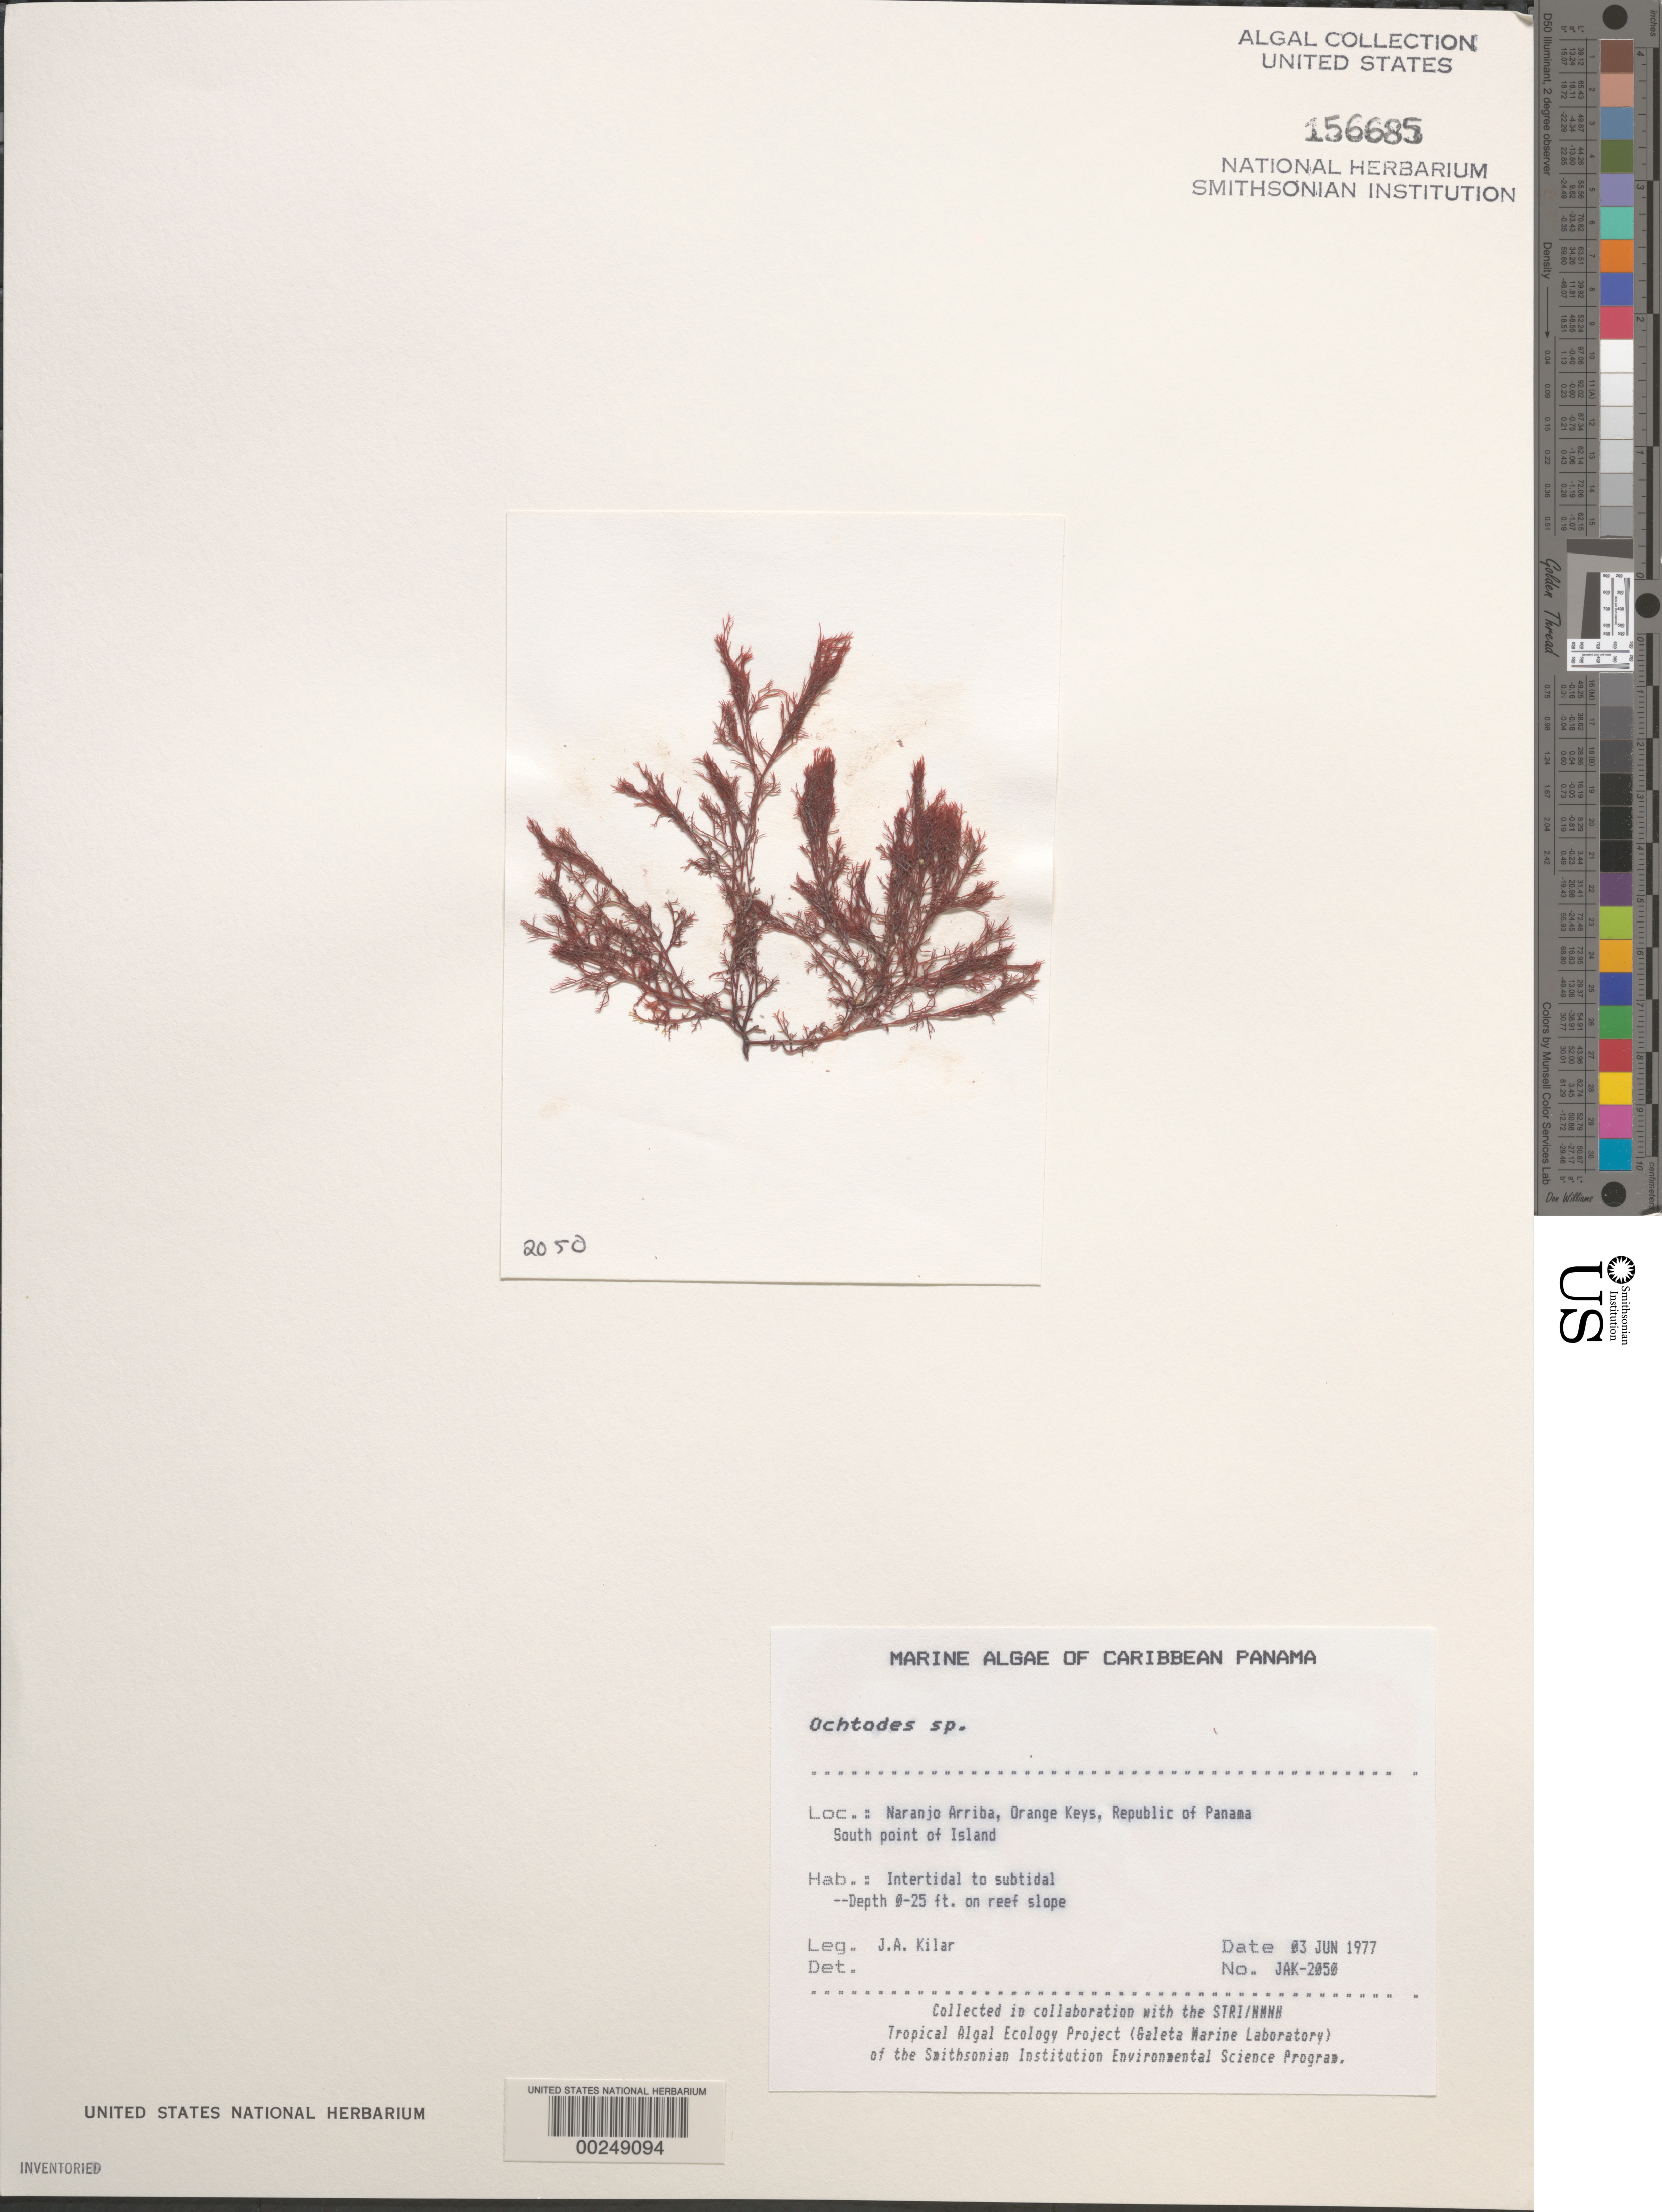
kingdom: Plantae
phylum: Rhodophyta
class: Florideophyceae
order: Gigartinales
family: Rhizophyllidaceae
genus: Ochtodes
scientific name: Ochtodes sp.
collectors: J. A. Kilar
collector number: JAK-2050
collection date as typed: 03 Jun 1977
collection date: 1977-06-03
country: Panama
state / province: Colón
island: Naranjo Arriba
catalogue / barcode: US 156685